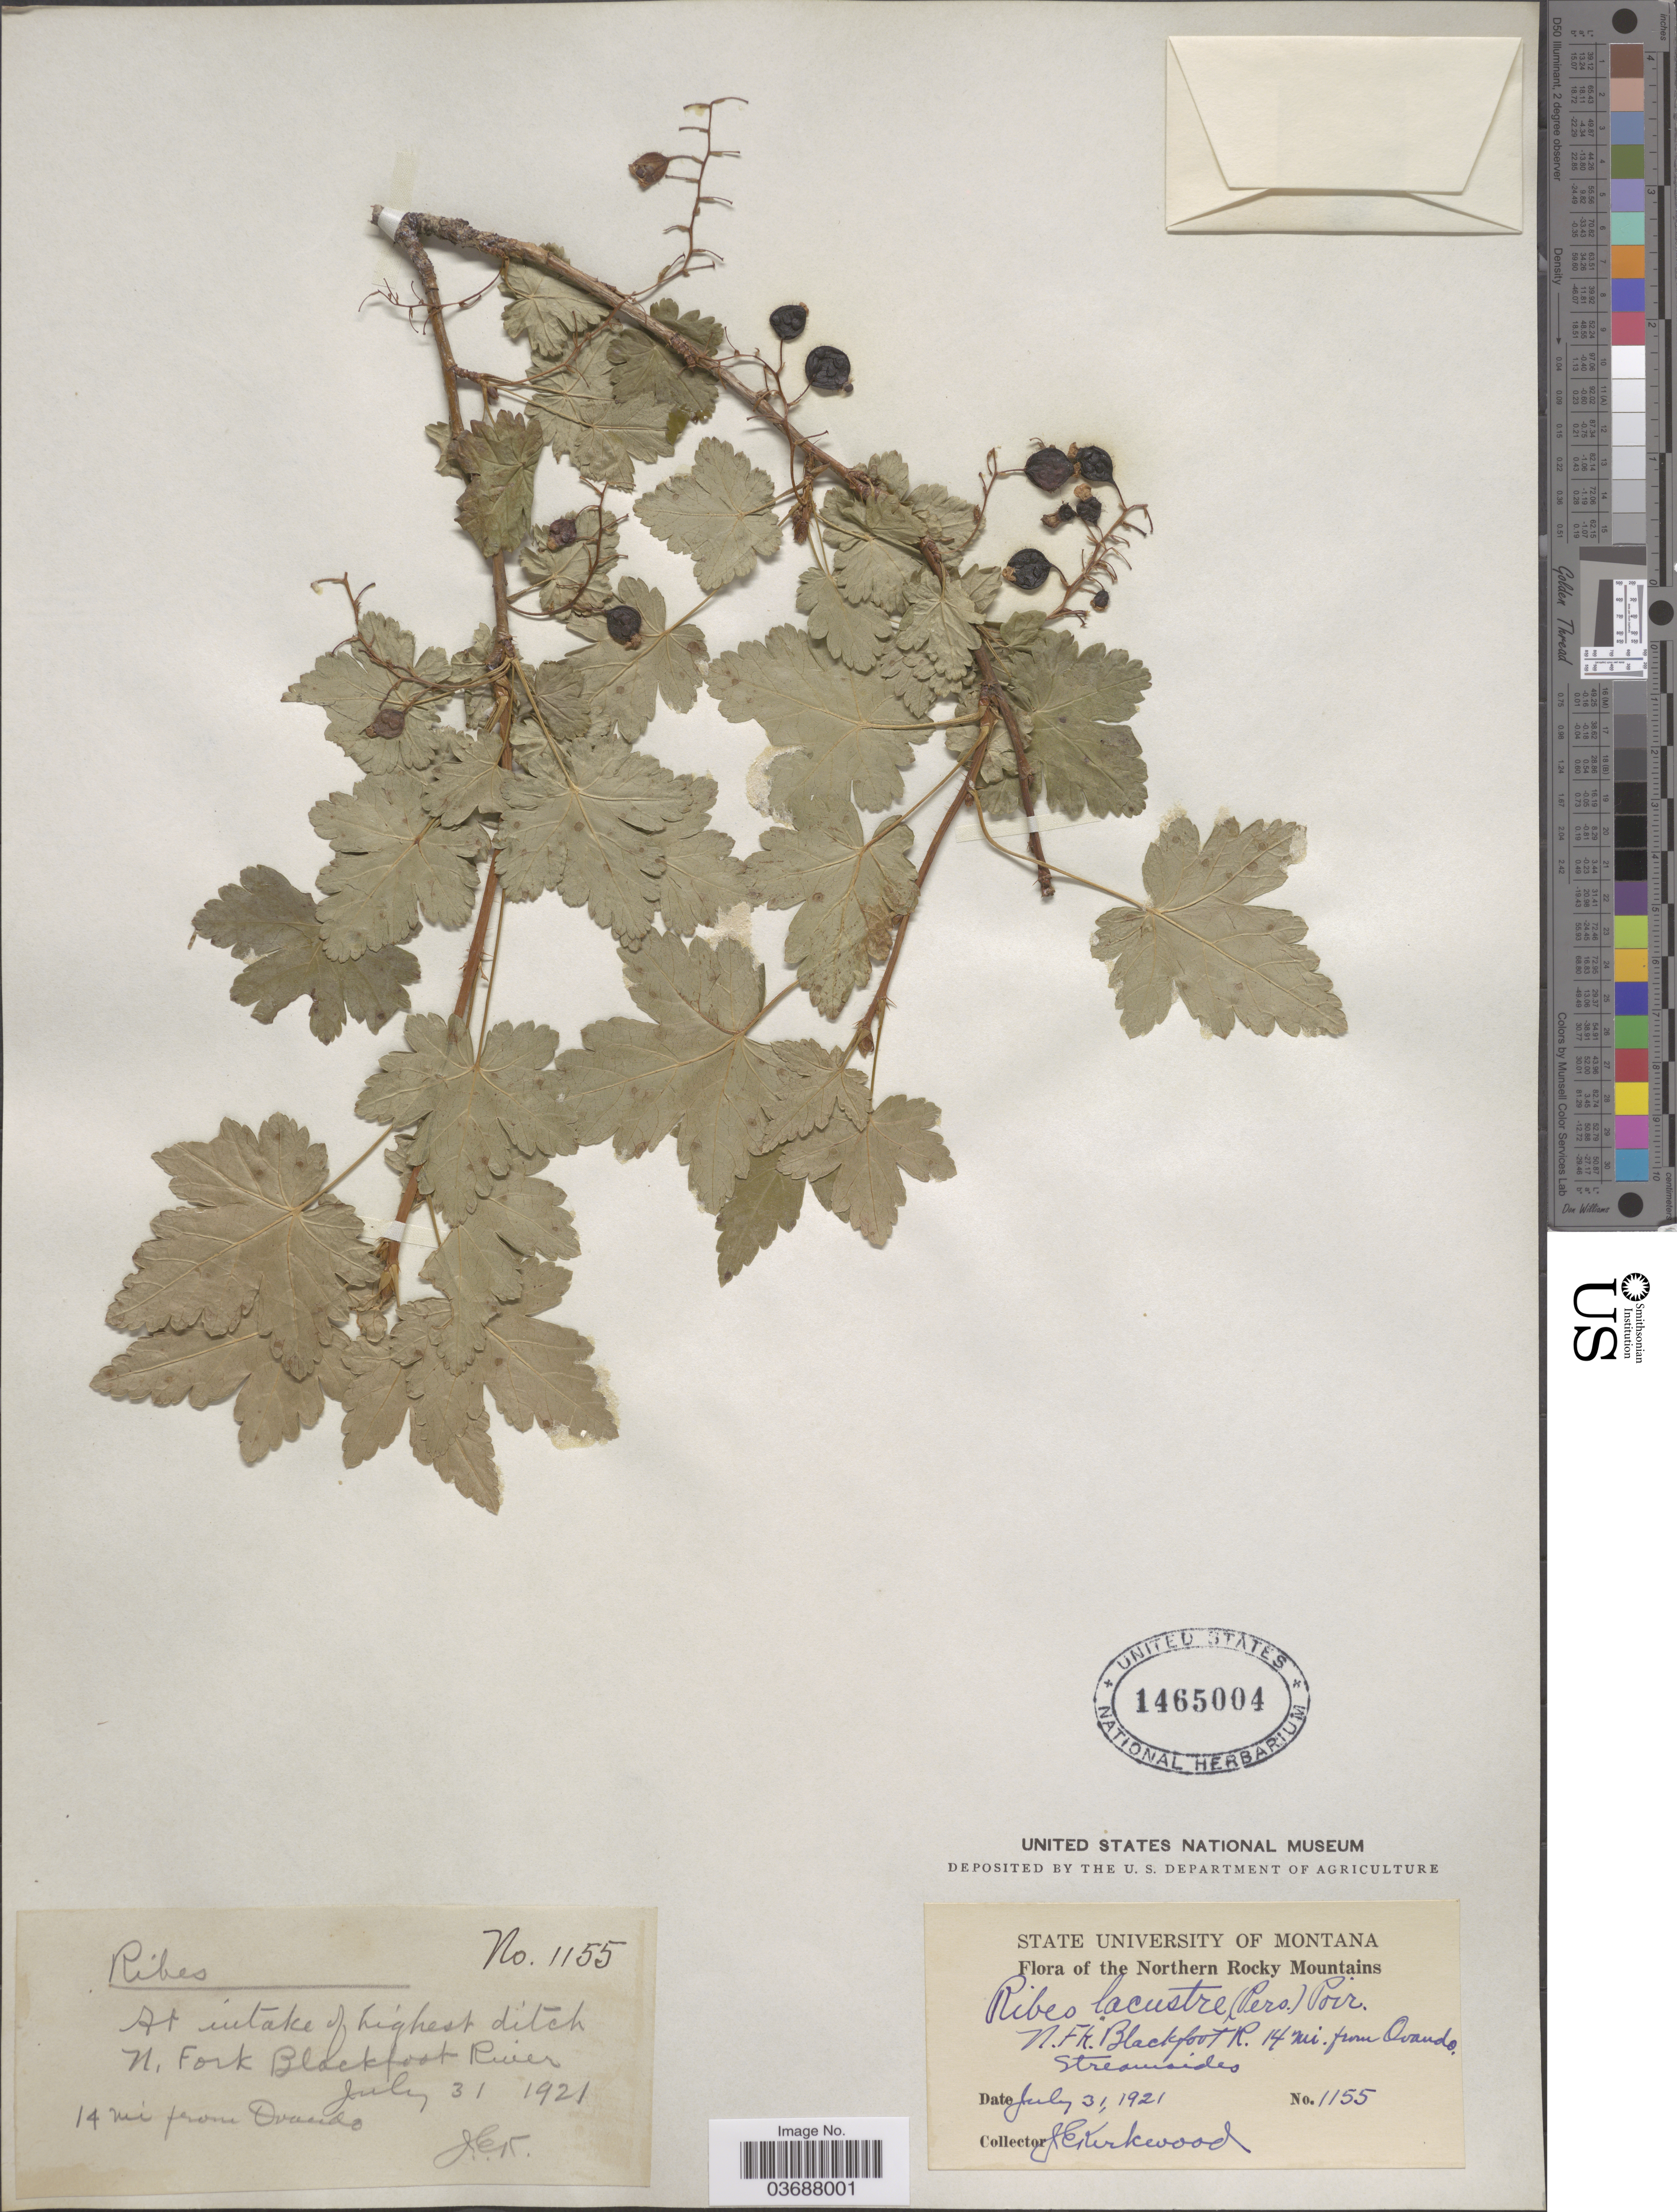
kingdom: Plantae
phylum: Tracheophyta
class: Magnoliopsida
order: Saxifragales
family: Grossulariaceae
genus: Ribes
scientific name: Ribes lacustre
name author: (Pers.) Poir.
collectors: J. Kirkwood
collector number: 1155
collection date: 1921-07-31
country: United States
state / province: Montana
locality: N. Fork Blackfoot River 14 mi. from Ovando. Streamsides.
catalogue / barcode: US 1465004